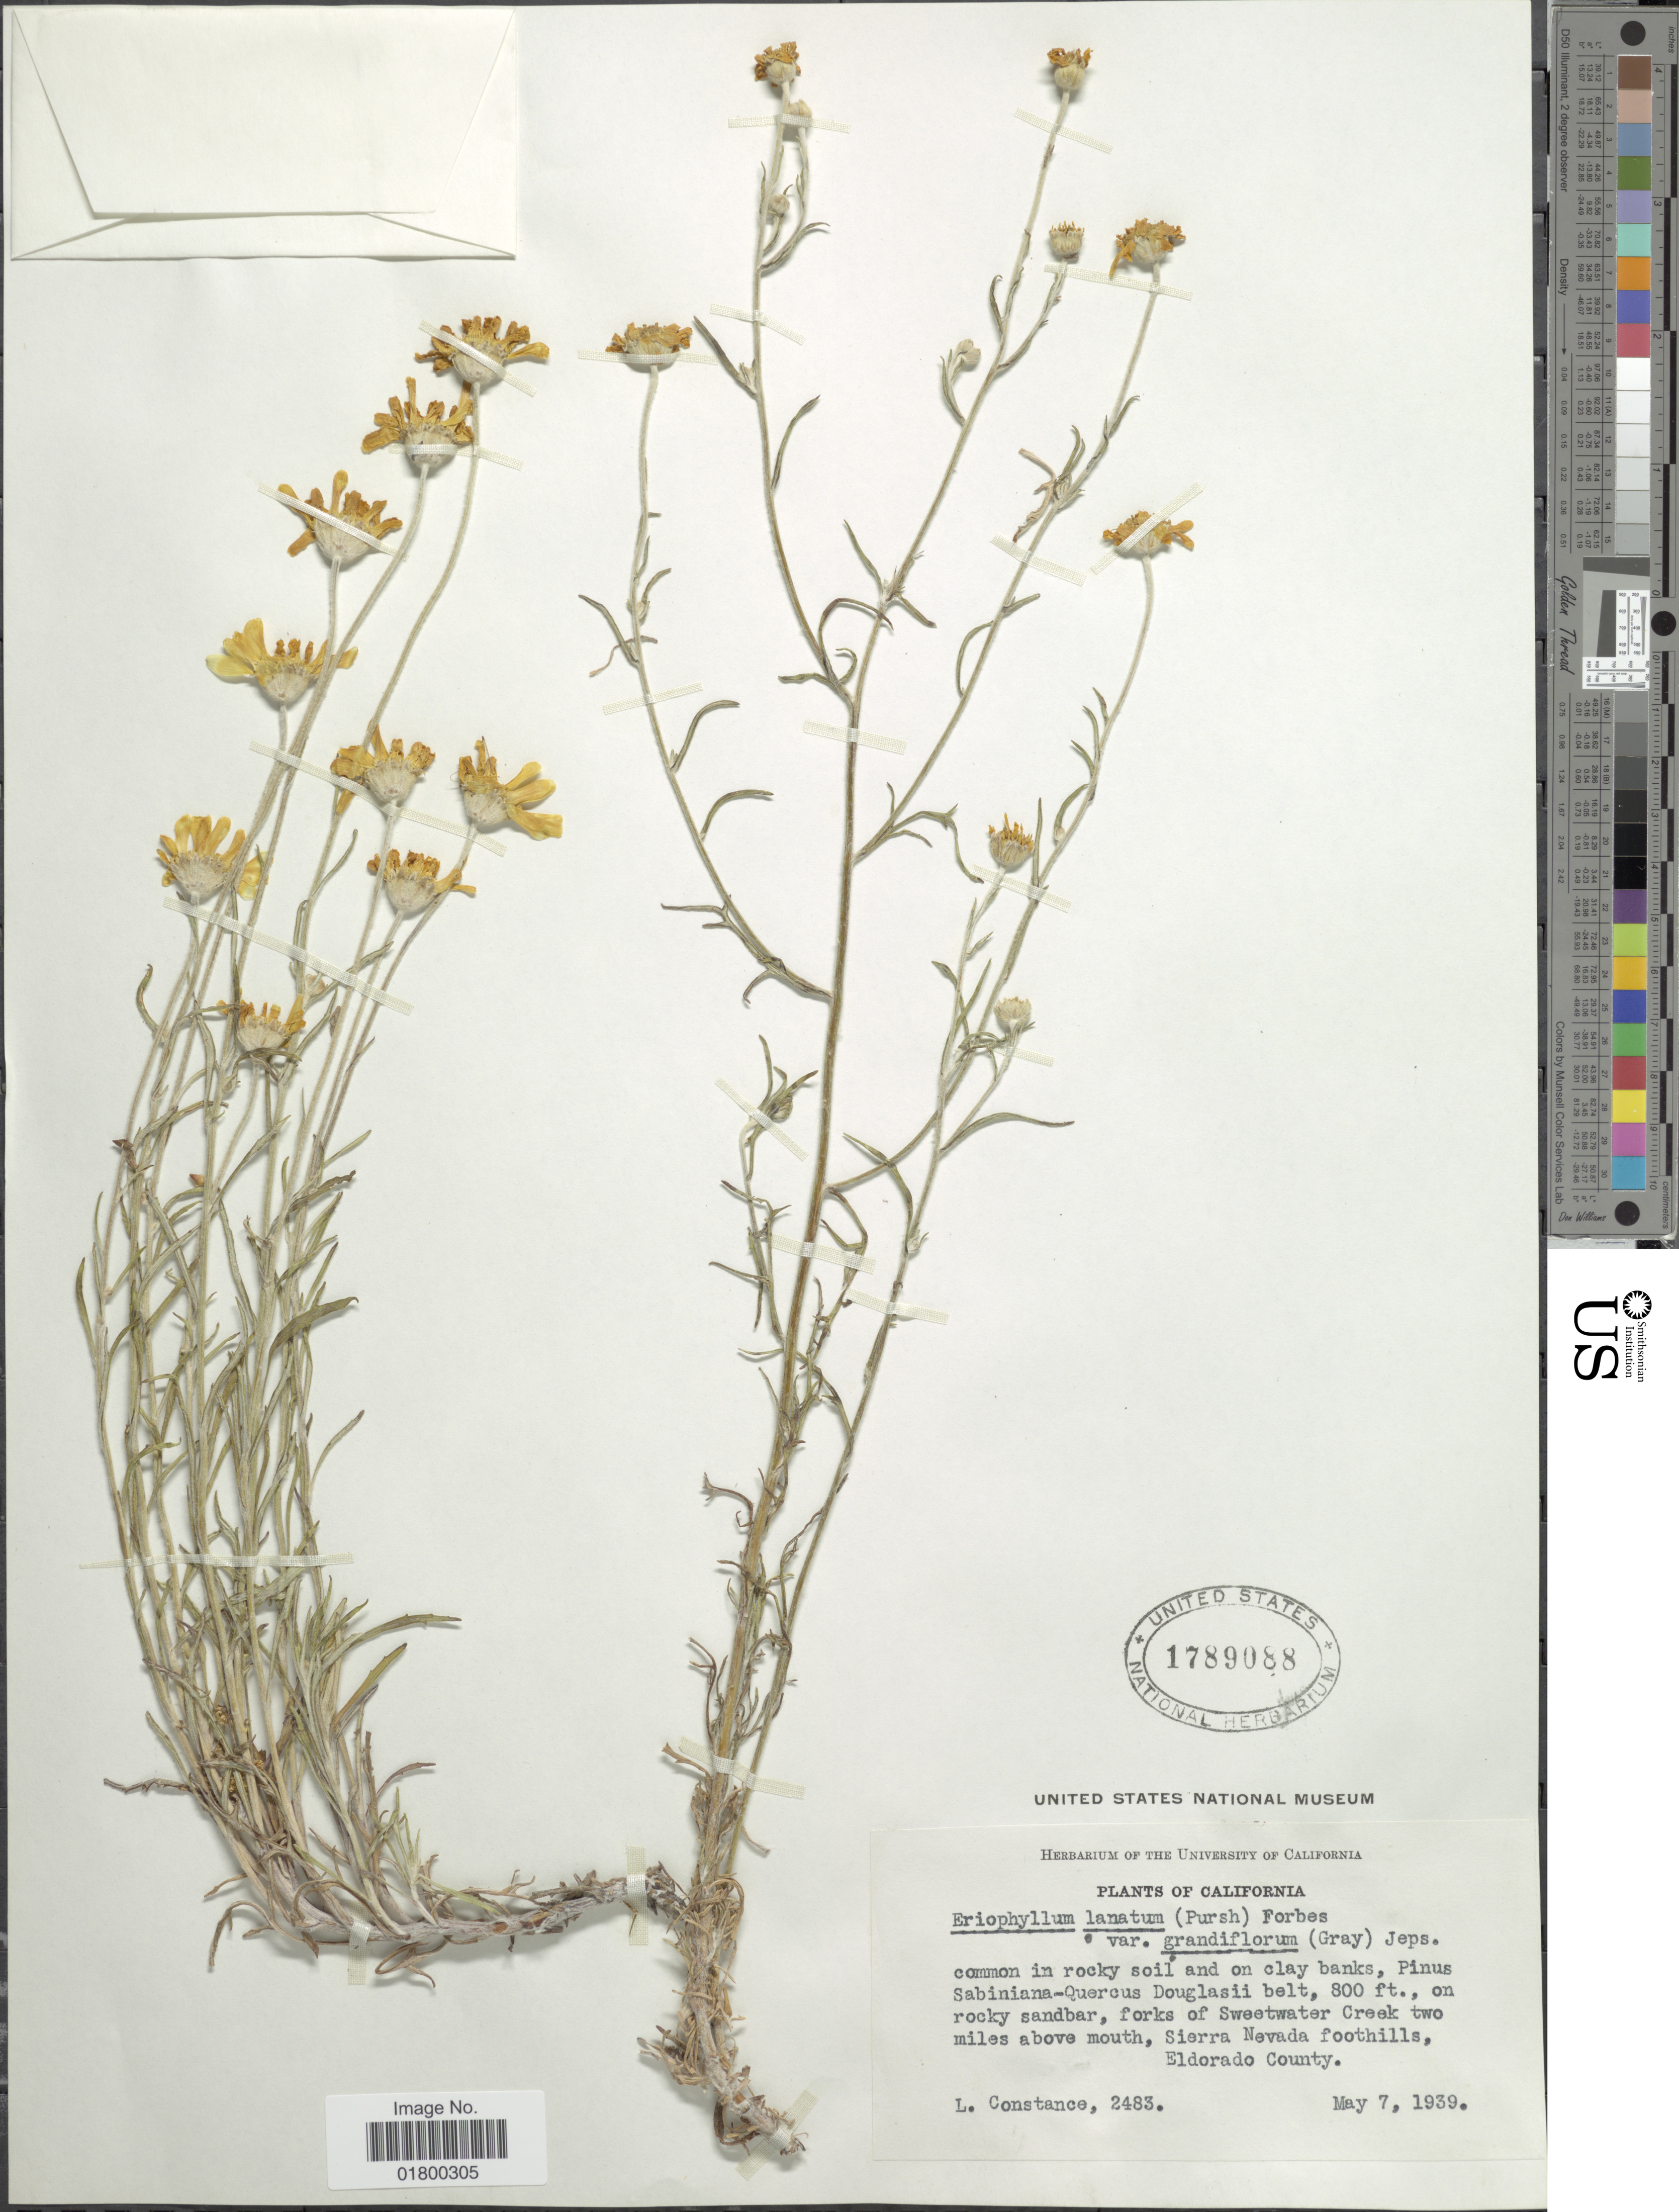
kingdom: Plantae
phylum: Tracheophyta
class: Magnoliopsida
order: Asterales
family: Asteraceae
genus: Eriophyllum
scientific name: Eriophyllum lanatum var. grandiflorum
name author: (A. Gray) Jeps.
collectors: L. Constance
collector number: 2483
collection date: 1939-05-07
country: United States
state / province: California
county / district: El Dorado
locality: On rocky sandbat, forks of Sweetwater Creek two miles above mouth, Sierra Nevada Foothills, Eldorado County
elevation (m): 244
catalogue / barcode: US 1789088